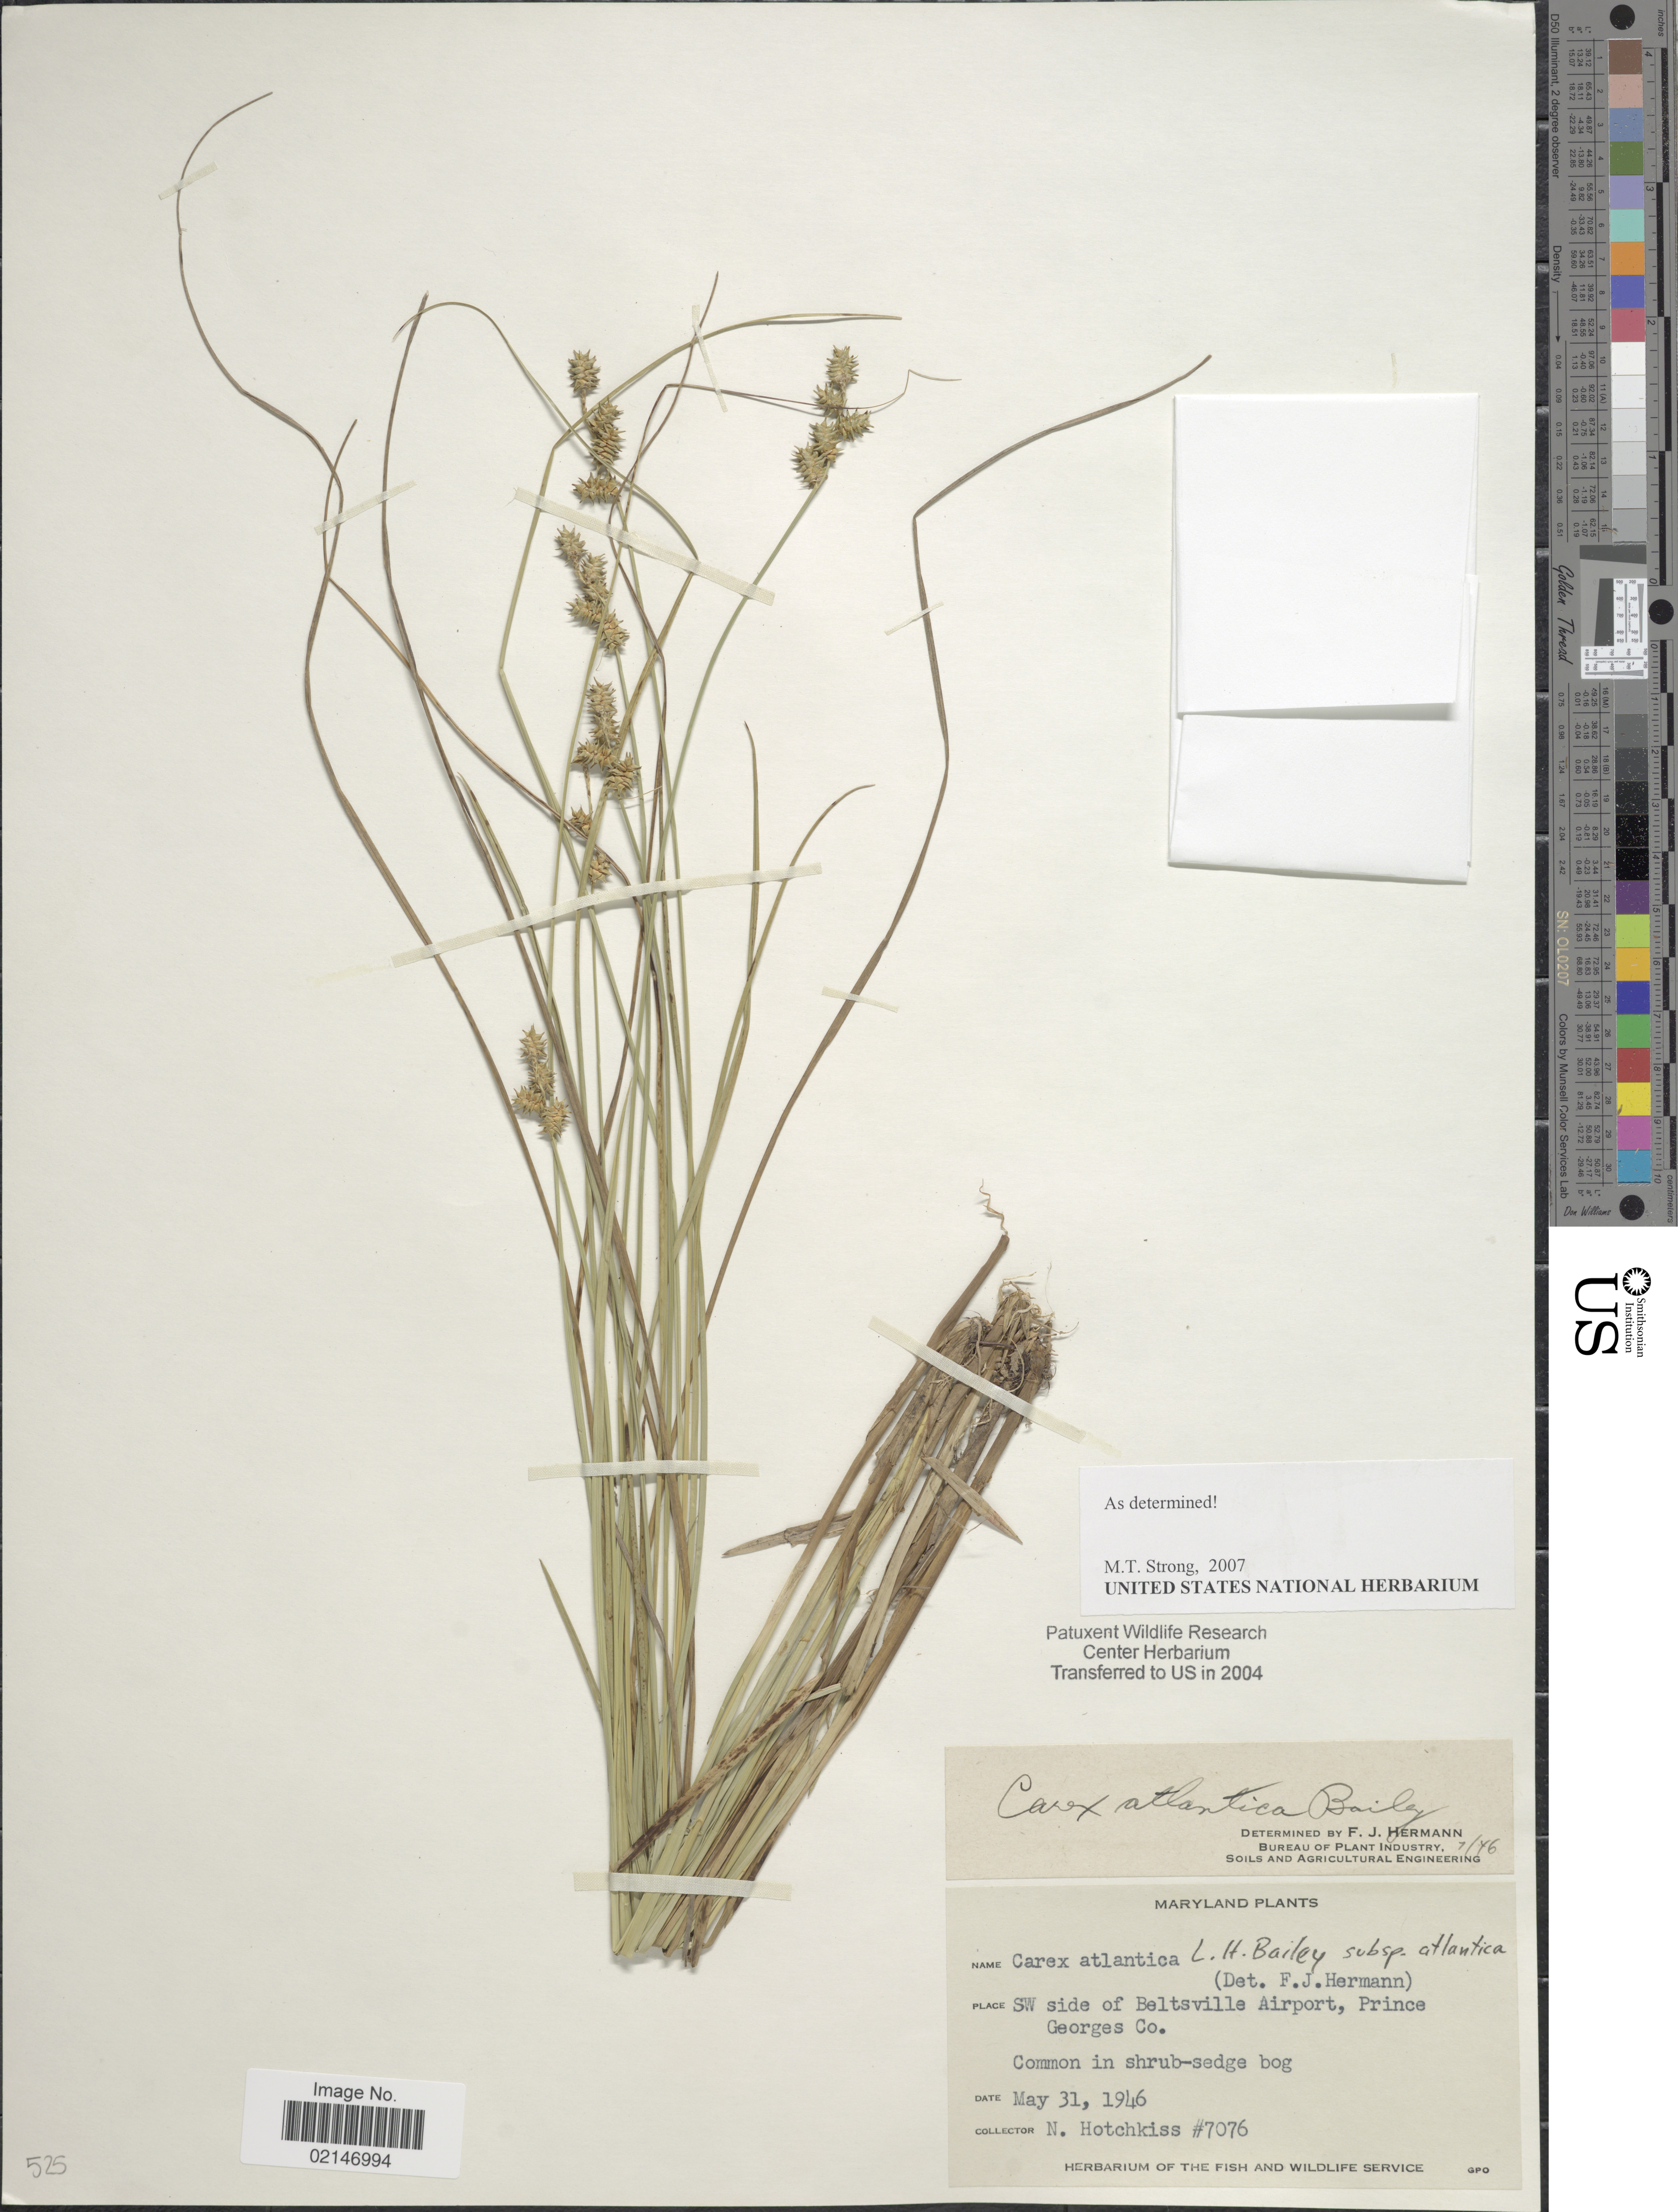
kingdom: Plantae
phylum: Tracheophyta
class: Liliopsida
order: Poales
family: Cyperaceae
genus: Carex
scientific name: Carex atlantica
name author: L.H. Bailey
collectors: N. Hotchkiss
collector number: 7076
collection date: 1946-05-31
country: United States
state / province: Maryland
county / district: Prince George's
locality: SW side of Beltsville Airport, Prince Georges Co.